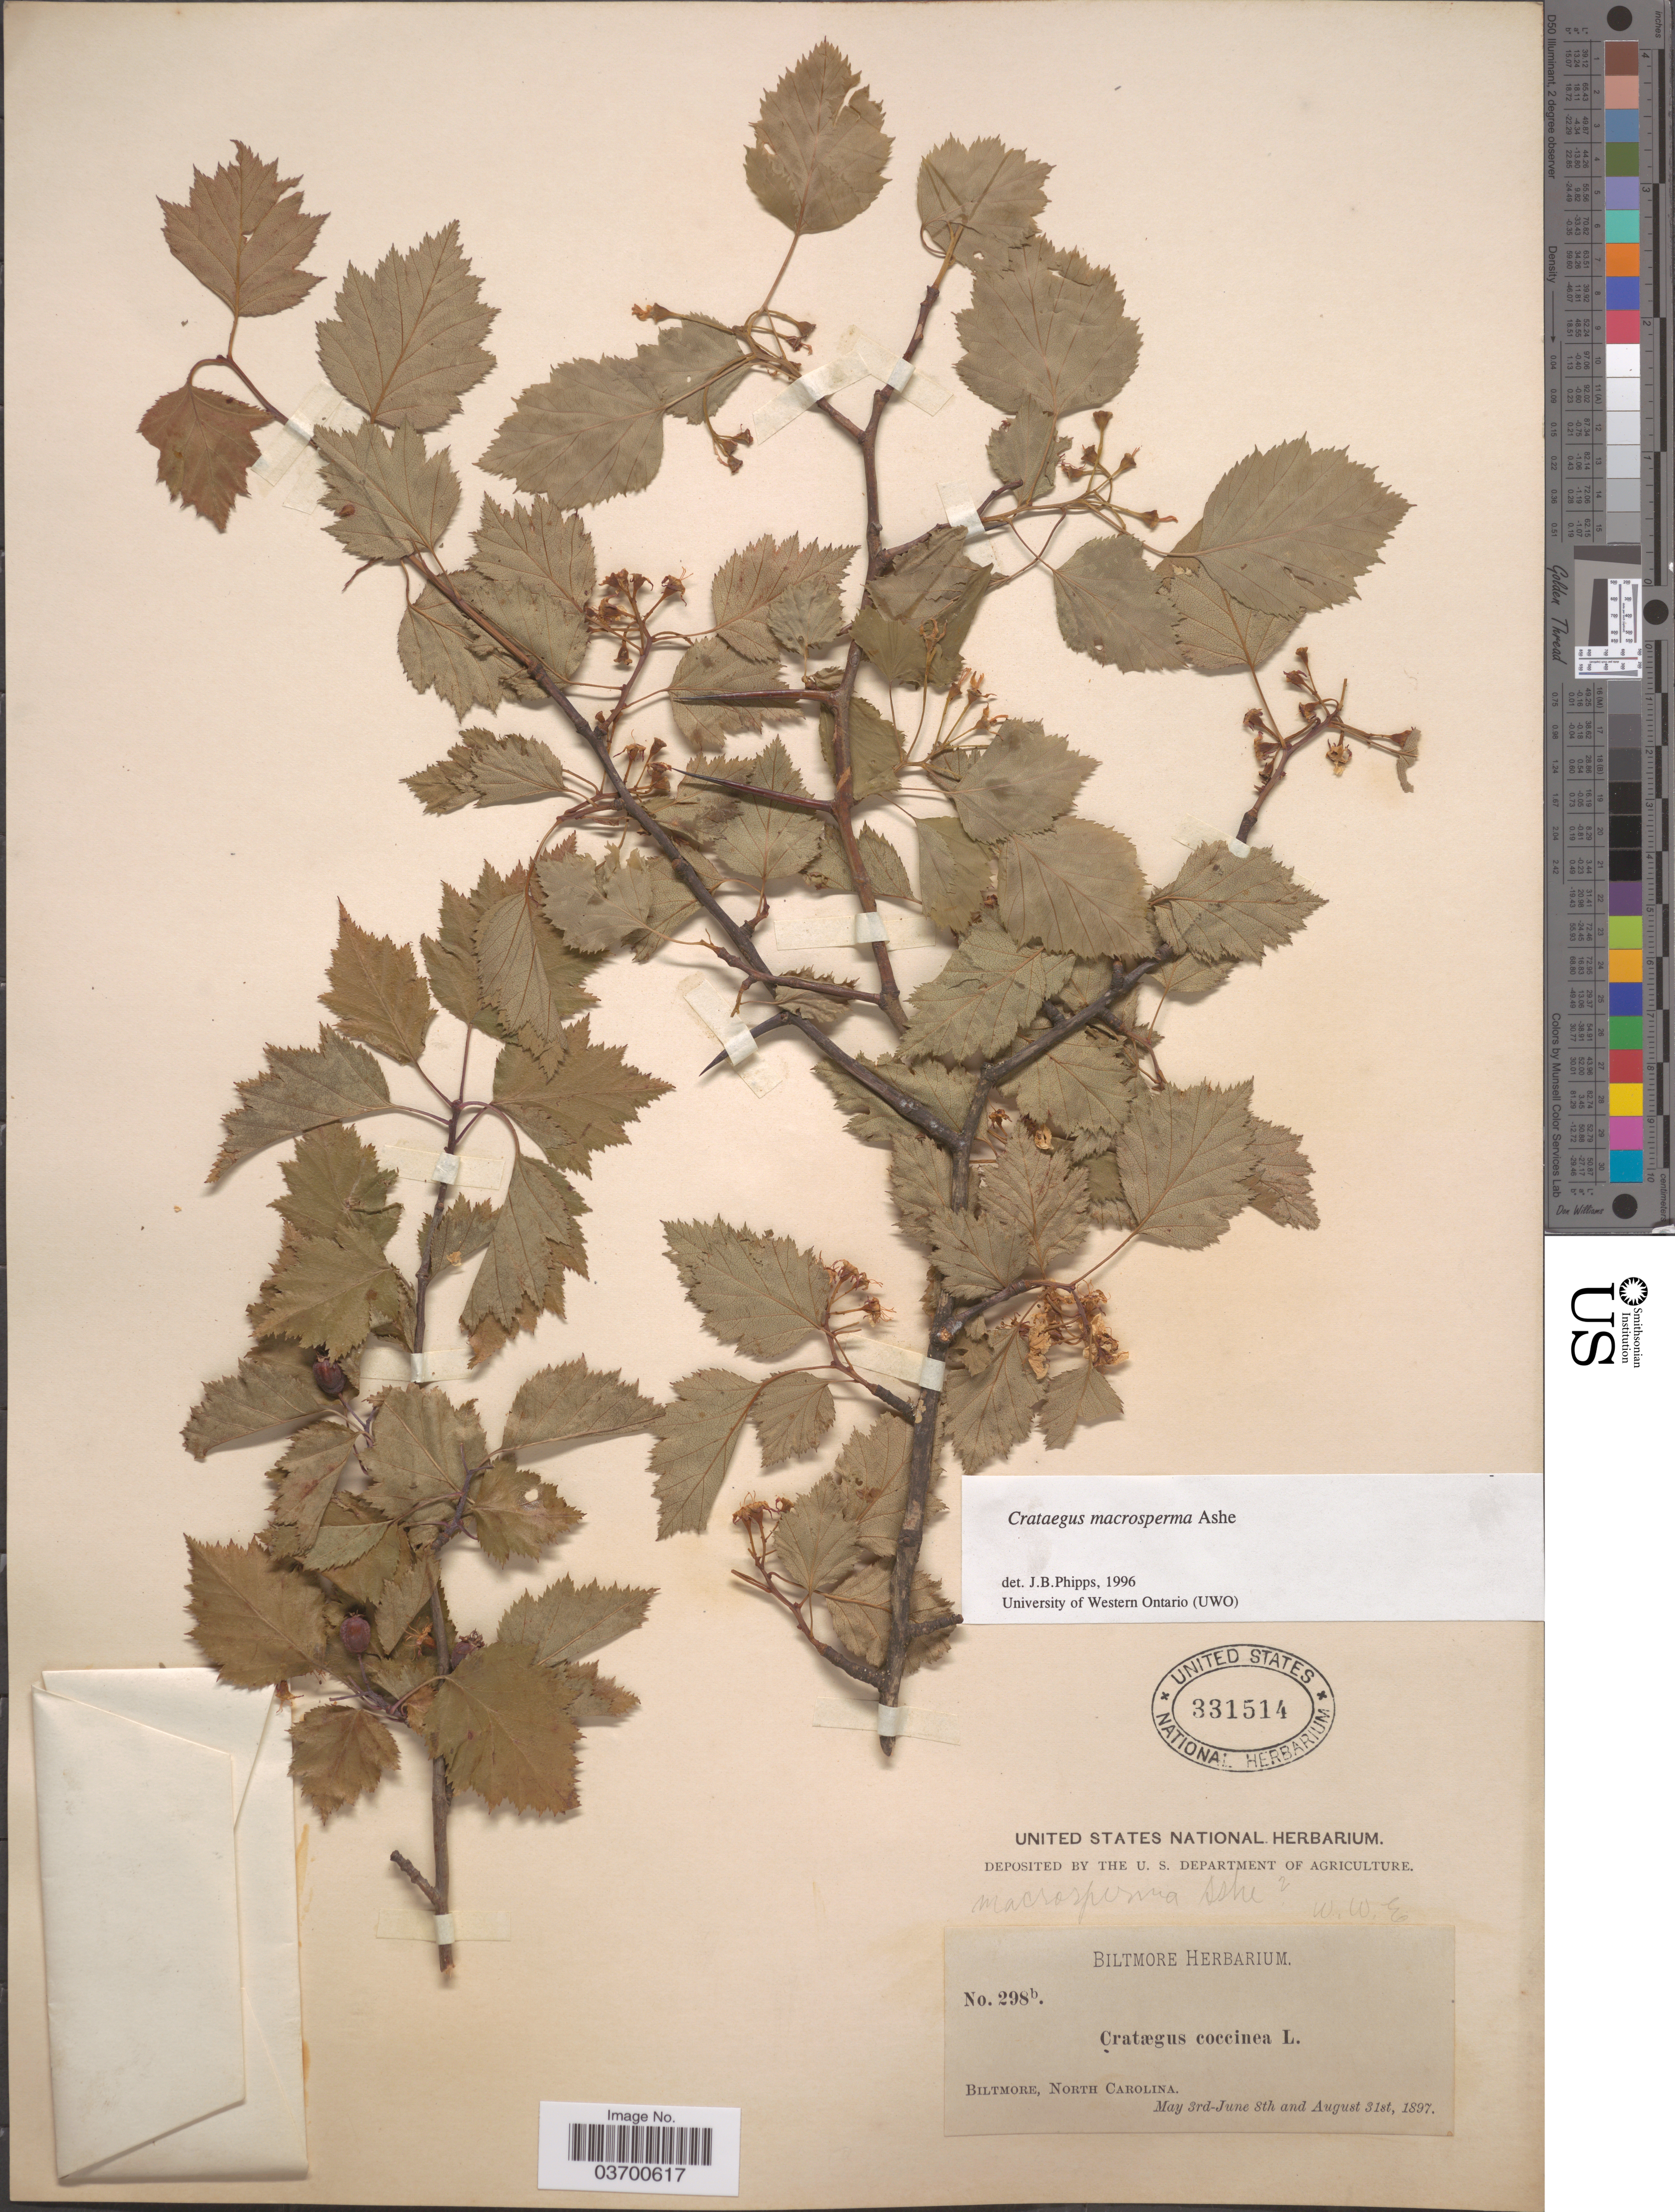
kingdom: Plantae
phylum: Tracheophyta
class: Magnoliopsida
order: Rosales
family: Rosaceae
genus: Crataegus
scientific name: Crataegus macrosperma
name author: Ashe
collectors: ex herb. Biltmore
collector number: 298b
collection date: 1897-05-03/1897-08-31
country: United States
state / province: North Carolina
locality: Biltmore.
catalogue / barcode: US 331514